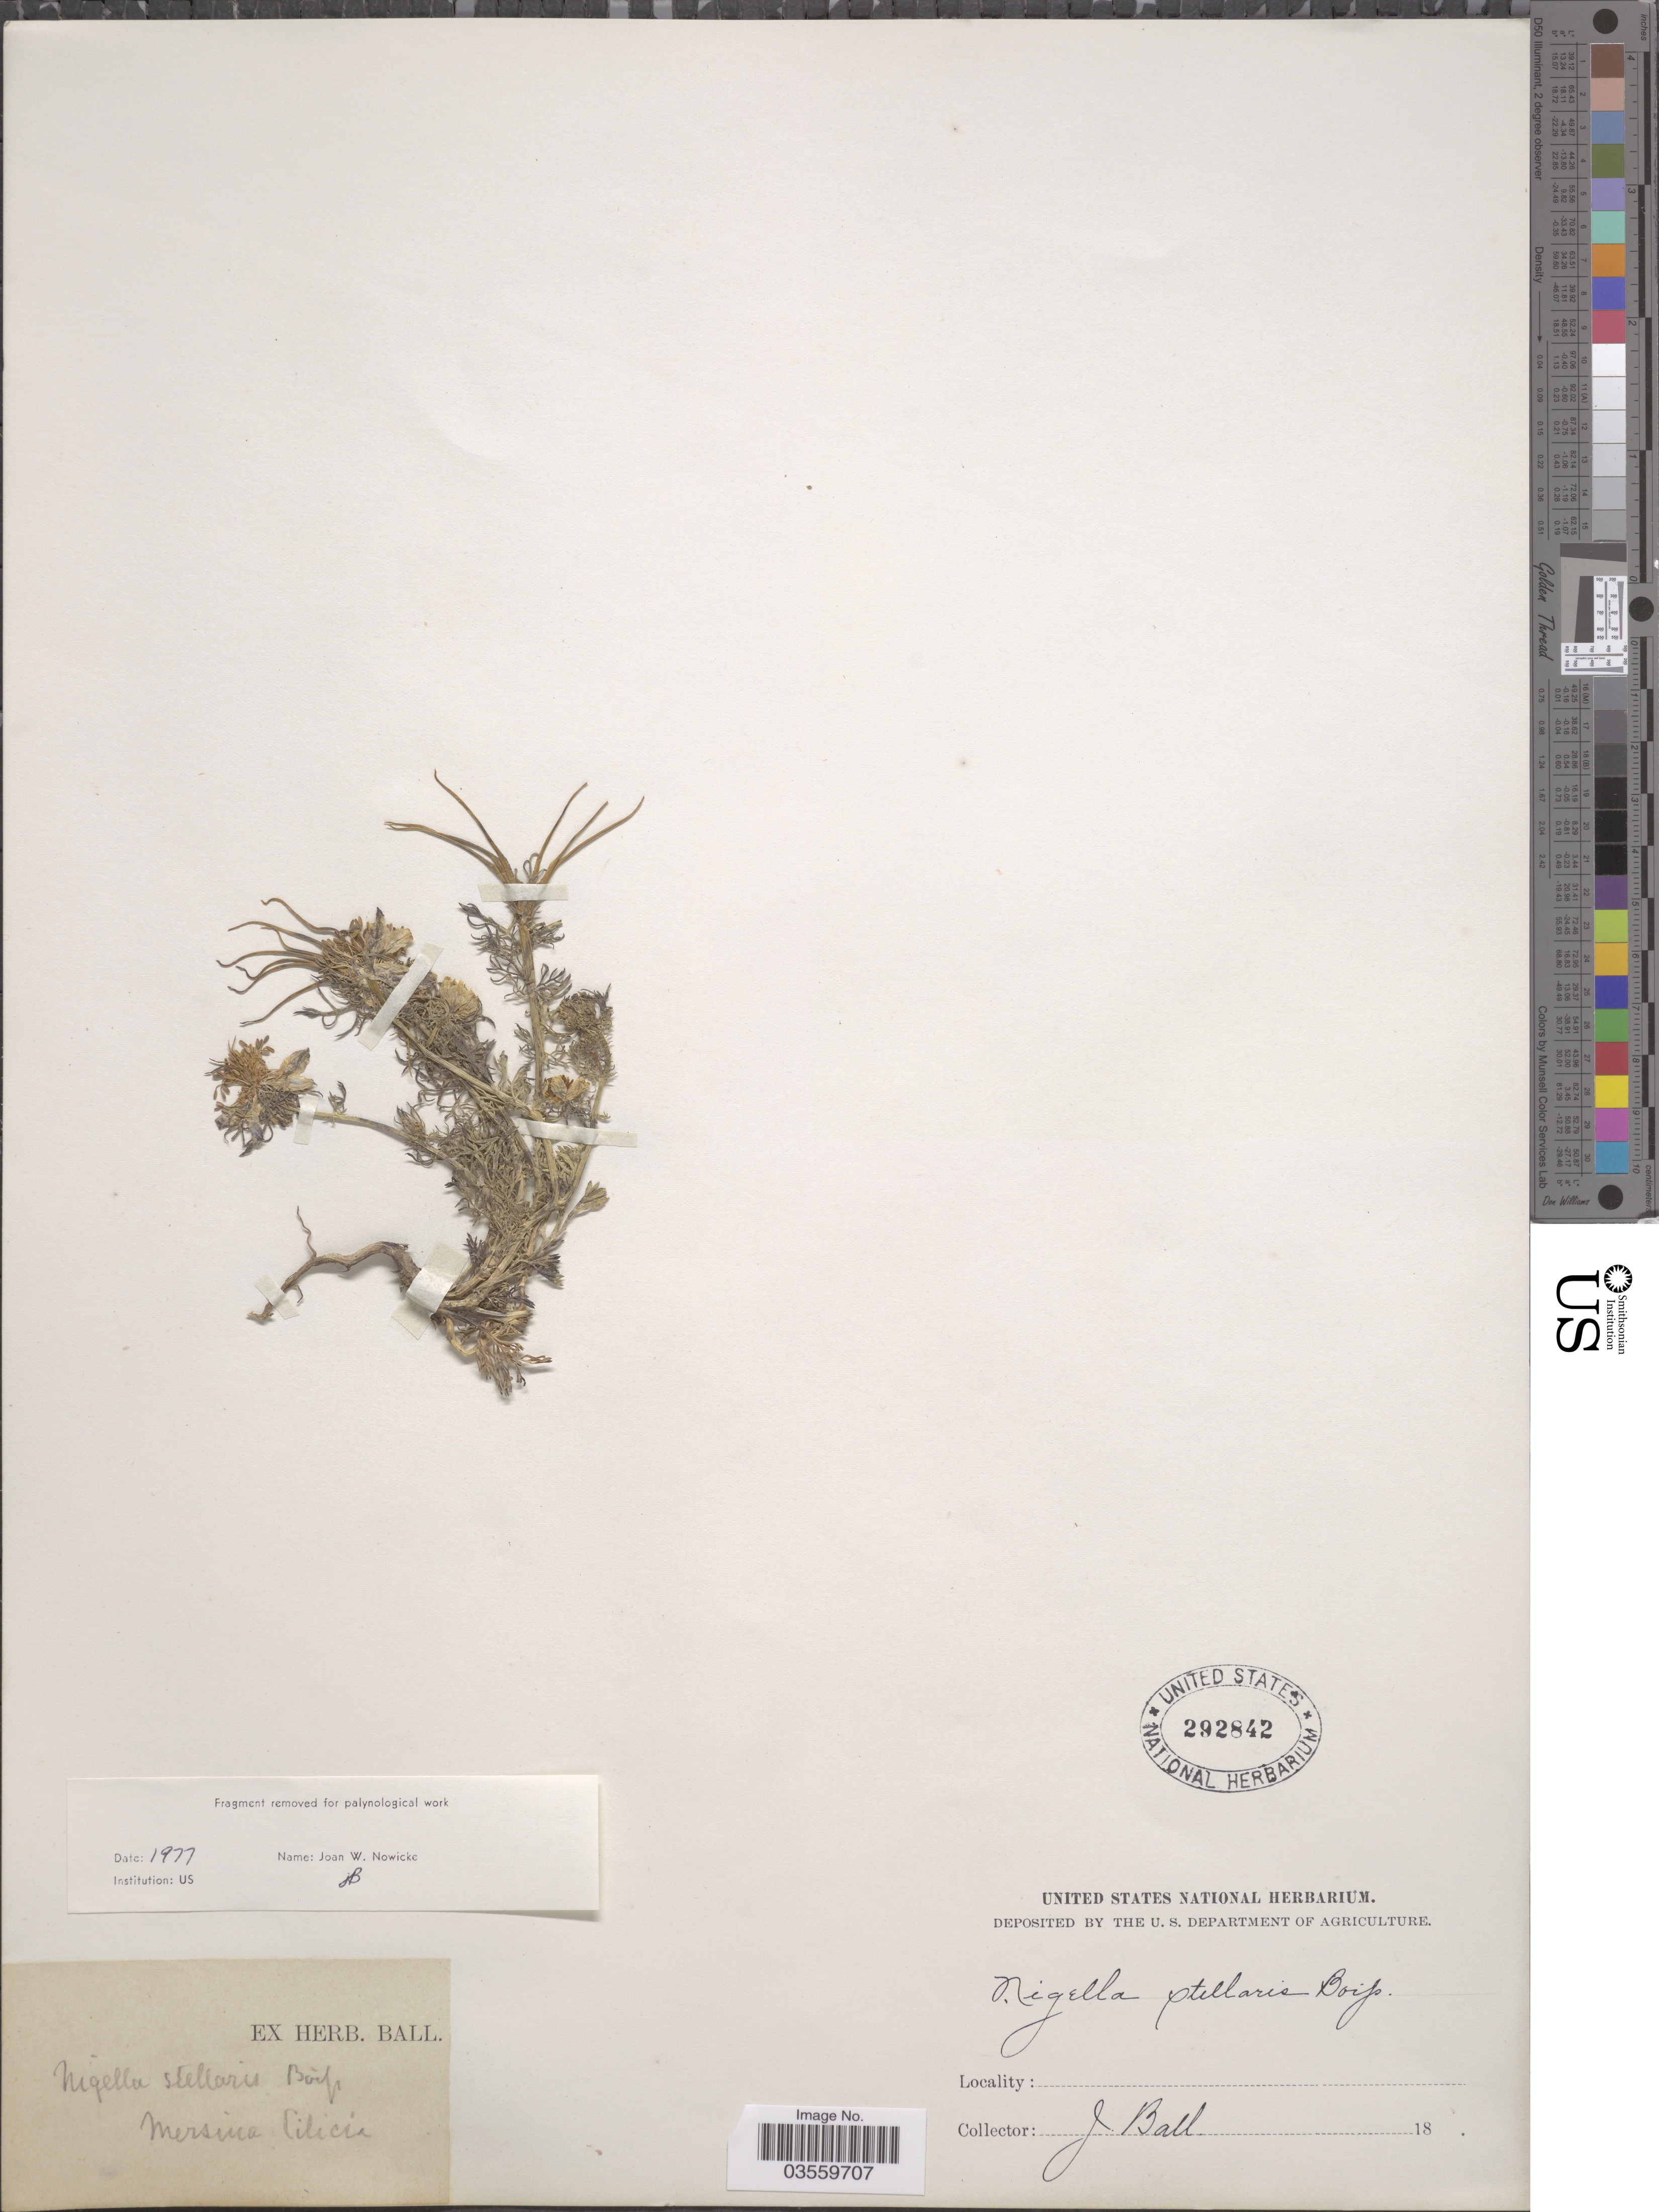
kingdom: Plantae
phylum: Tracheophyta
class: Magnoliopsida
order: Ranunculales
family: Ranunculaceae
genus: Nigella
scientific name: Nigella stellaris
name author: Boiss.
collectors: J. Ball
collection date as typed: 18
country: Turkey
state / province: Mersin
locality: Mersina Cilicia.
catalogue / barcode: US 292842